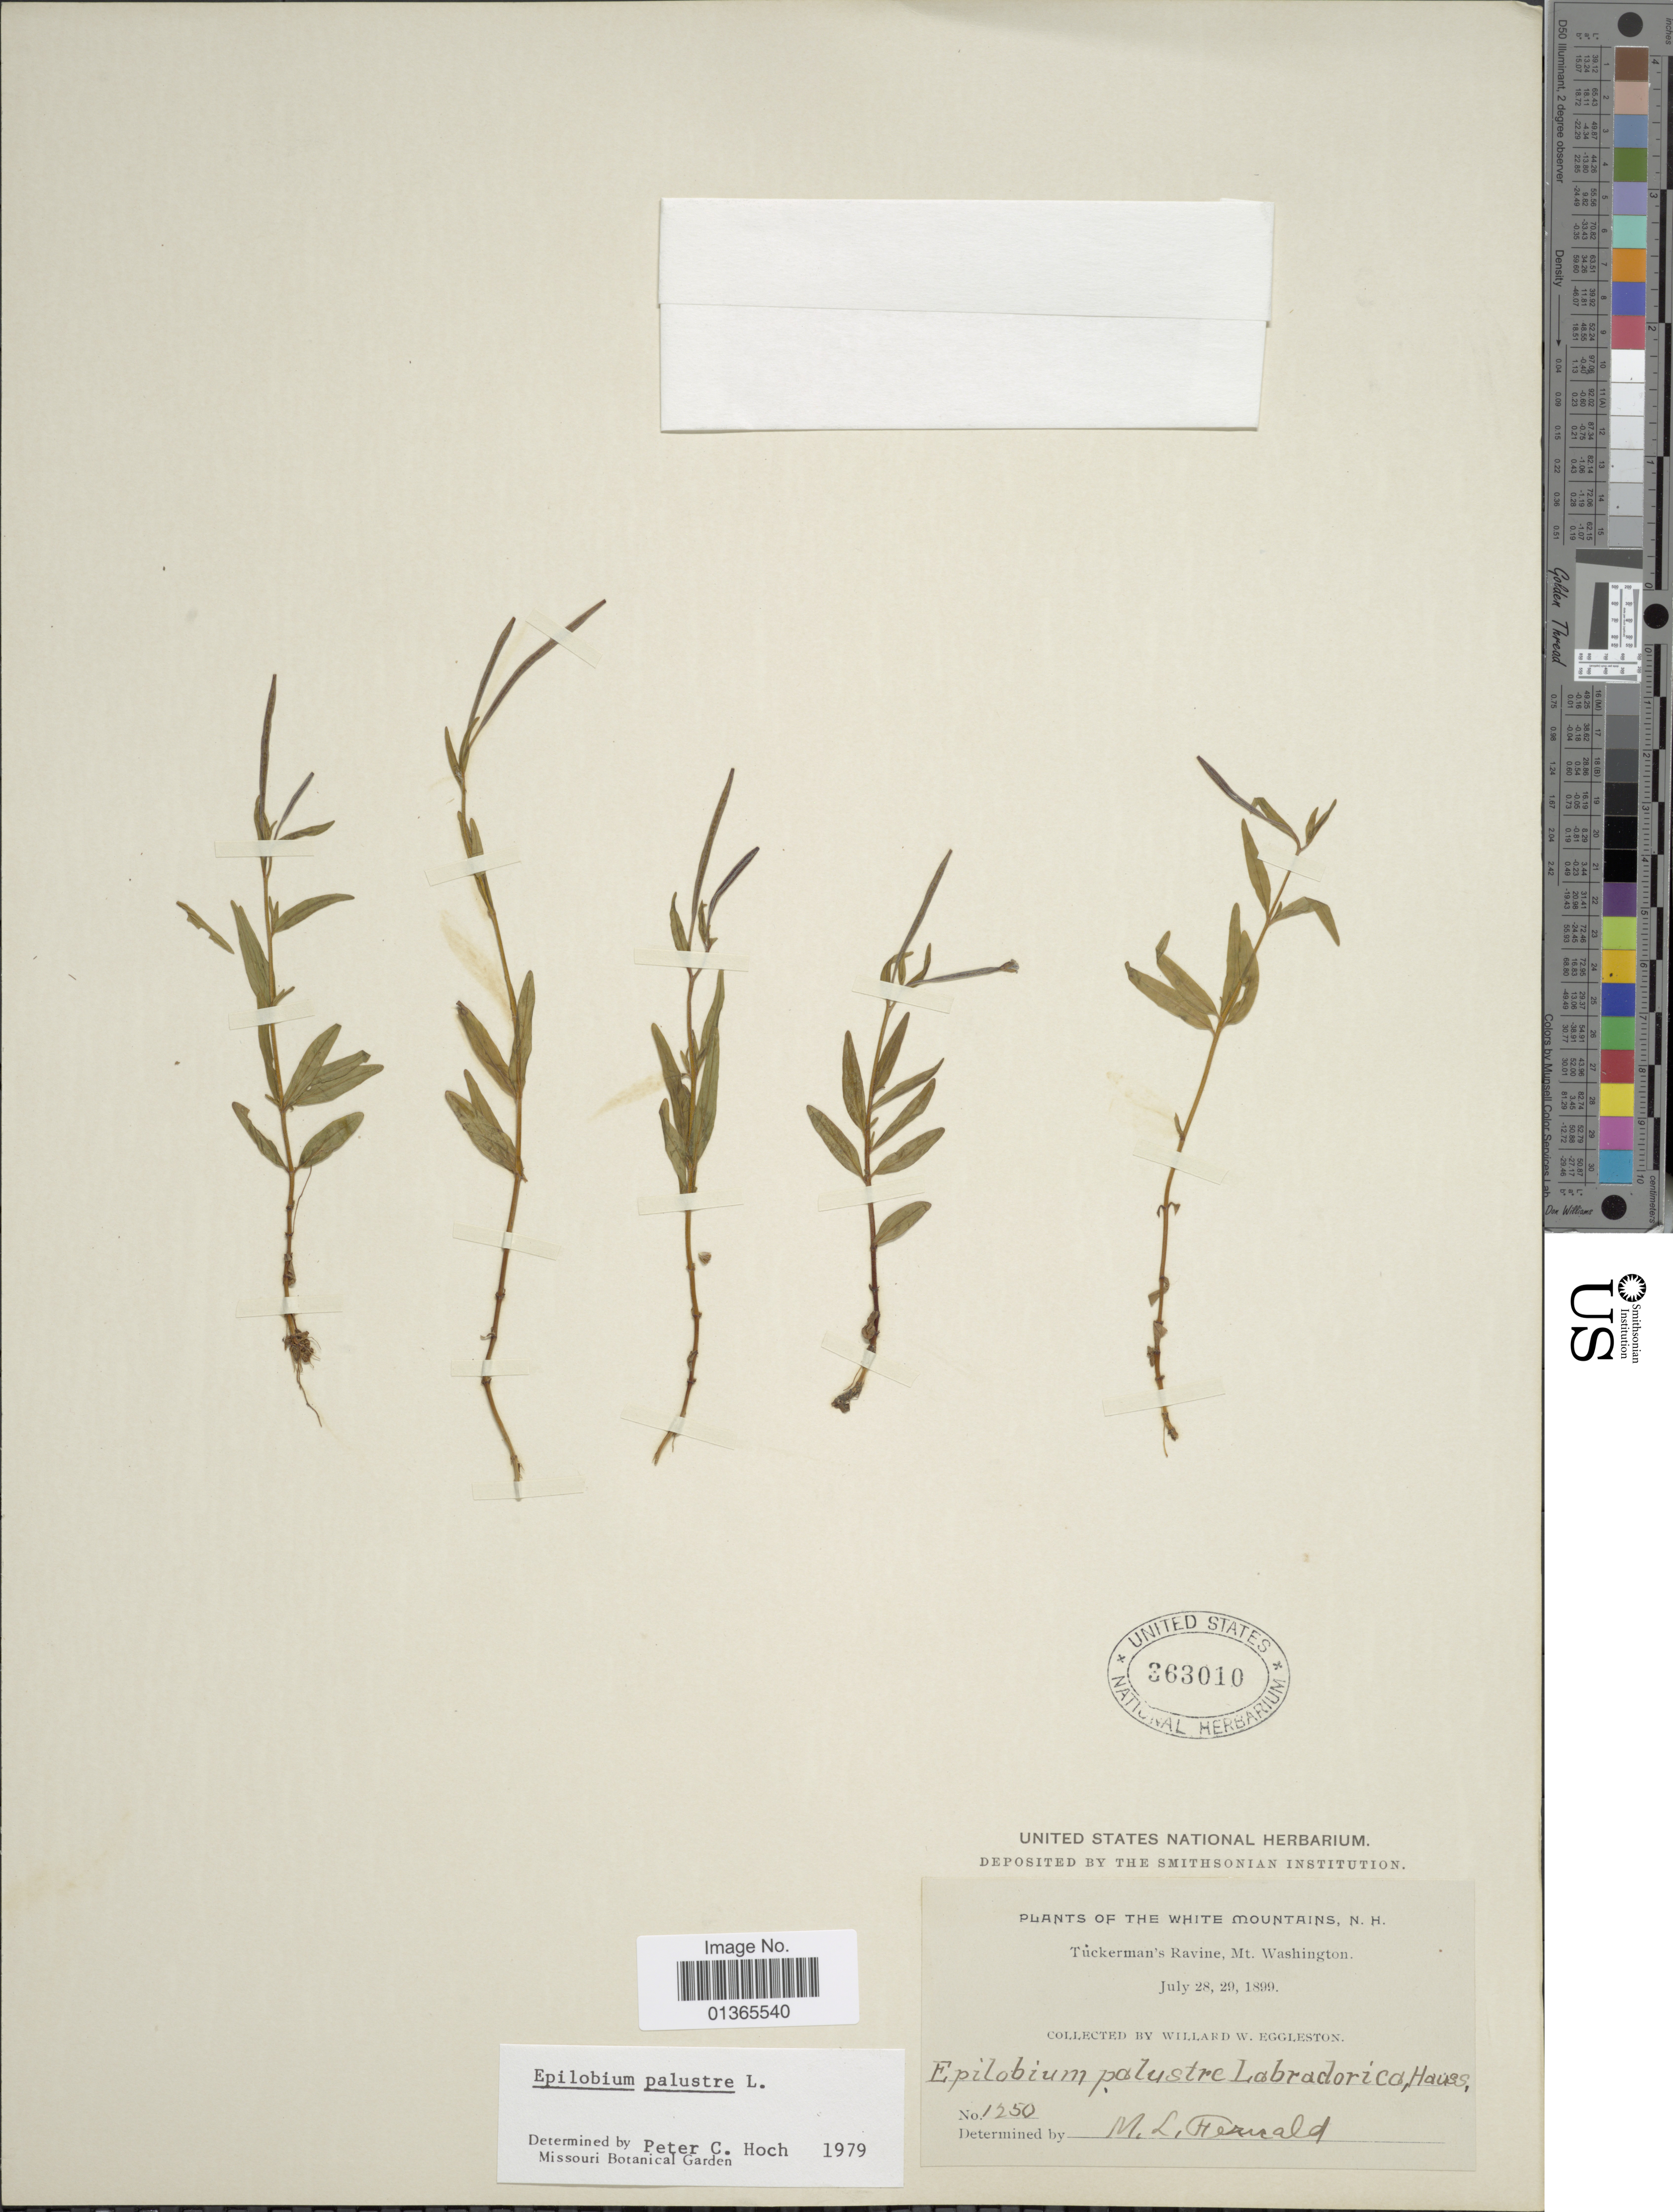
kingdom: Plantae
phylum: Tracheophyta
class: Magnoliopsida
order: Myrtales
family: Onagraceae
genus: Epilobium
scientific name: Epilobium palustre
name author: L.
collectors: W. W. Eggleston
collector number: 1250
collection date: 1899-07-28/1899-07-29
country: United States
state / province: New Hampshire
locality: White Mountains. Tuckerman's Ravine, Mt. Washington.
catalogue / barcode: US 363010